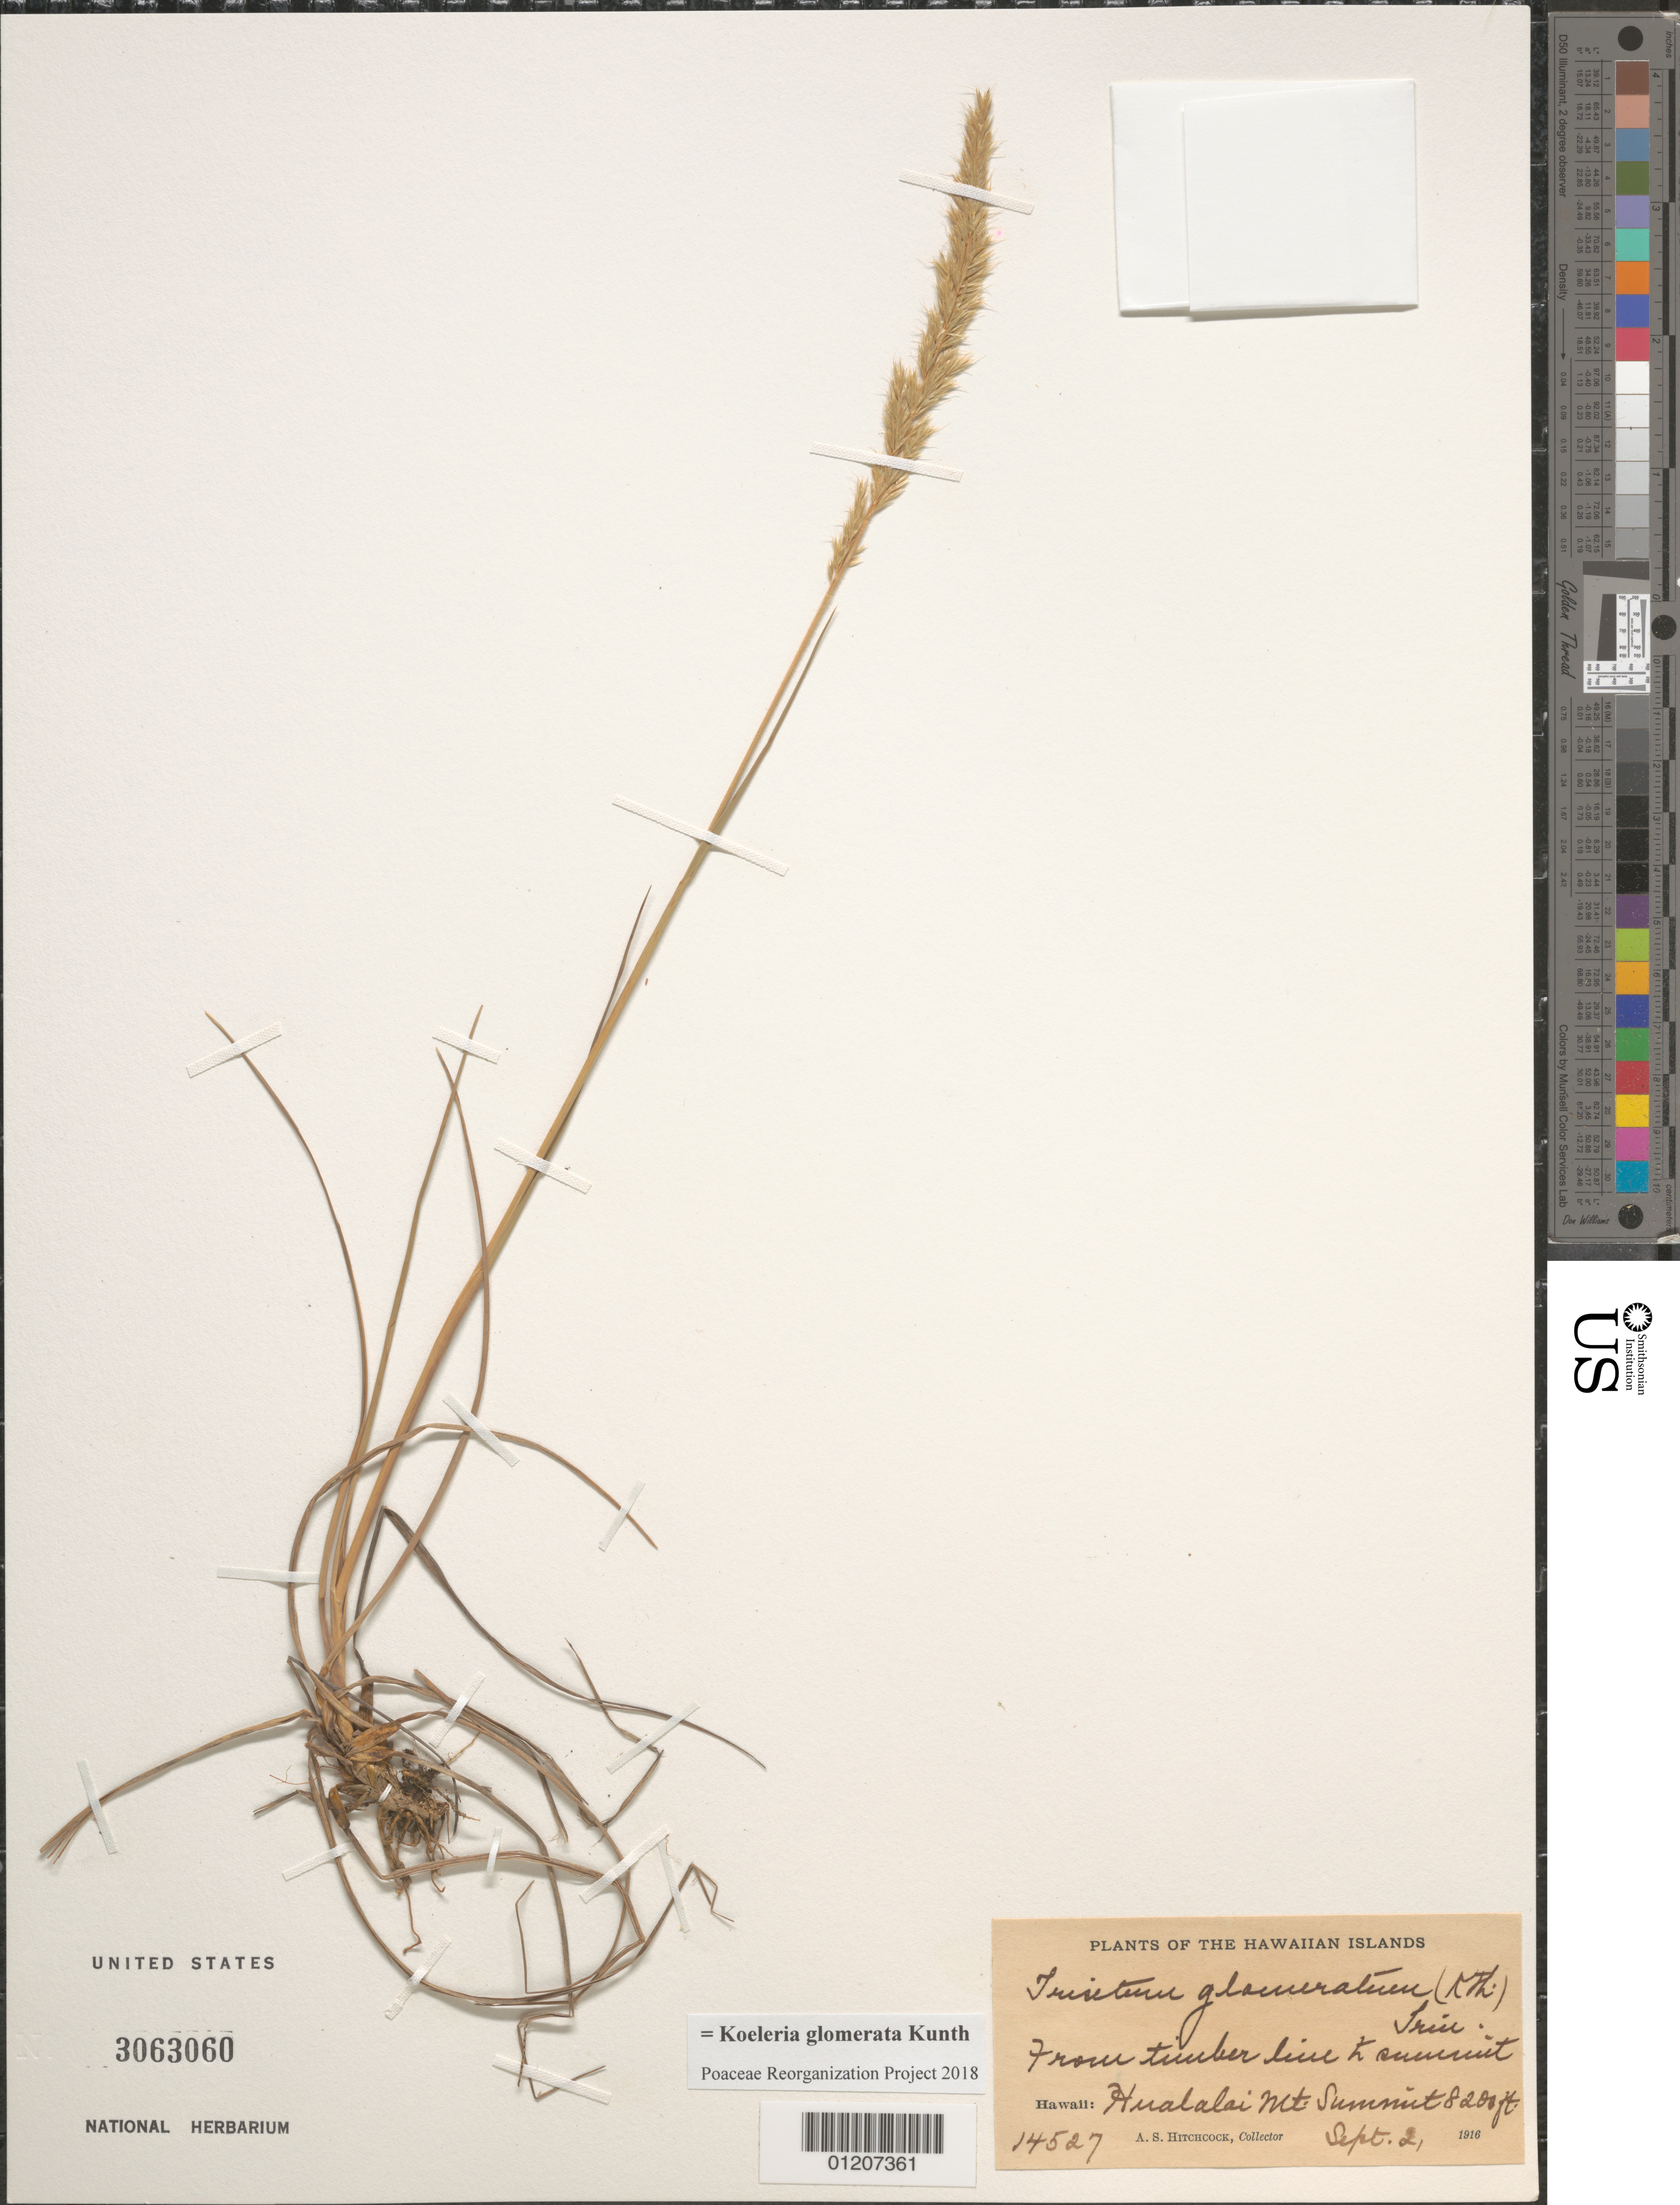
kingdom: Plantae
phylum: Tracheophyta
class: Liliopsida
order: Poales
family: Poaceae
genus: Koeleria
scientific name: Koeleria glomerata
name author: Kunth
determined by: Poaceae Reorganization Project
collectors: A. S. Hitchcock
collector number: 14527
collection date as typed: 2 Sep 1916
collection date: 1916-09-02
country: United States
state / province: Hawaii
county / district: Hawaii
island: Hawaii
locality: Hualalai Mt. Summit, from timber line to summit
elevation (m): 2499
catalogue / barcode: US 3063060